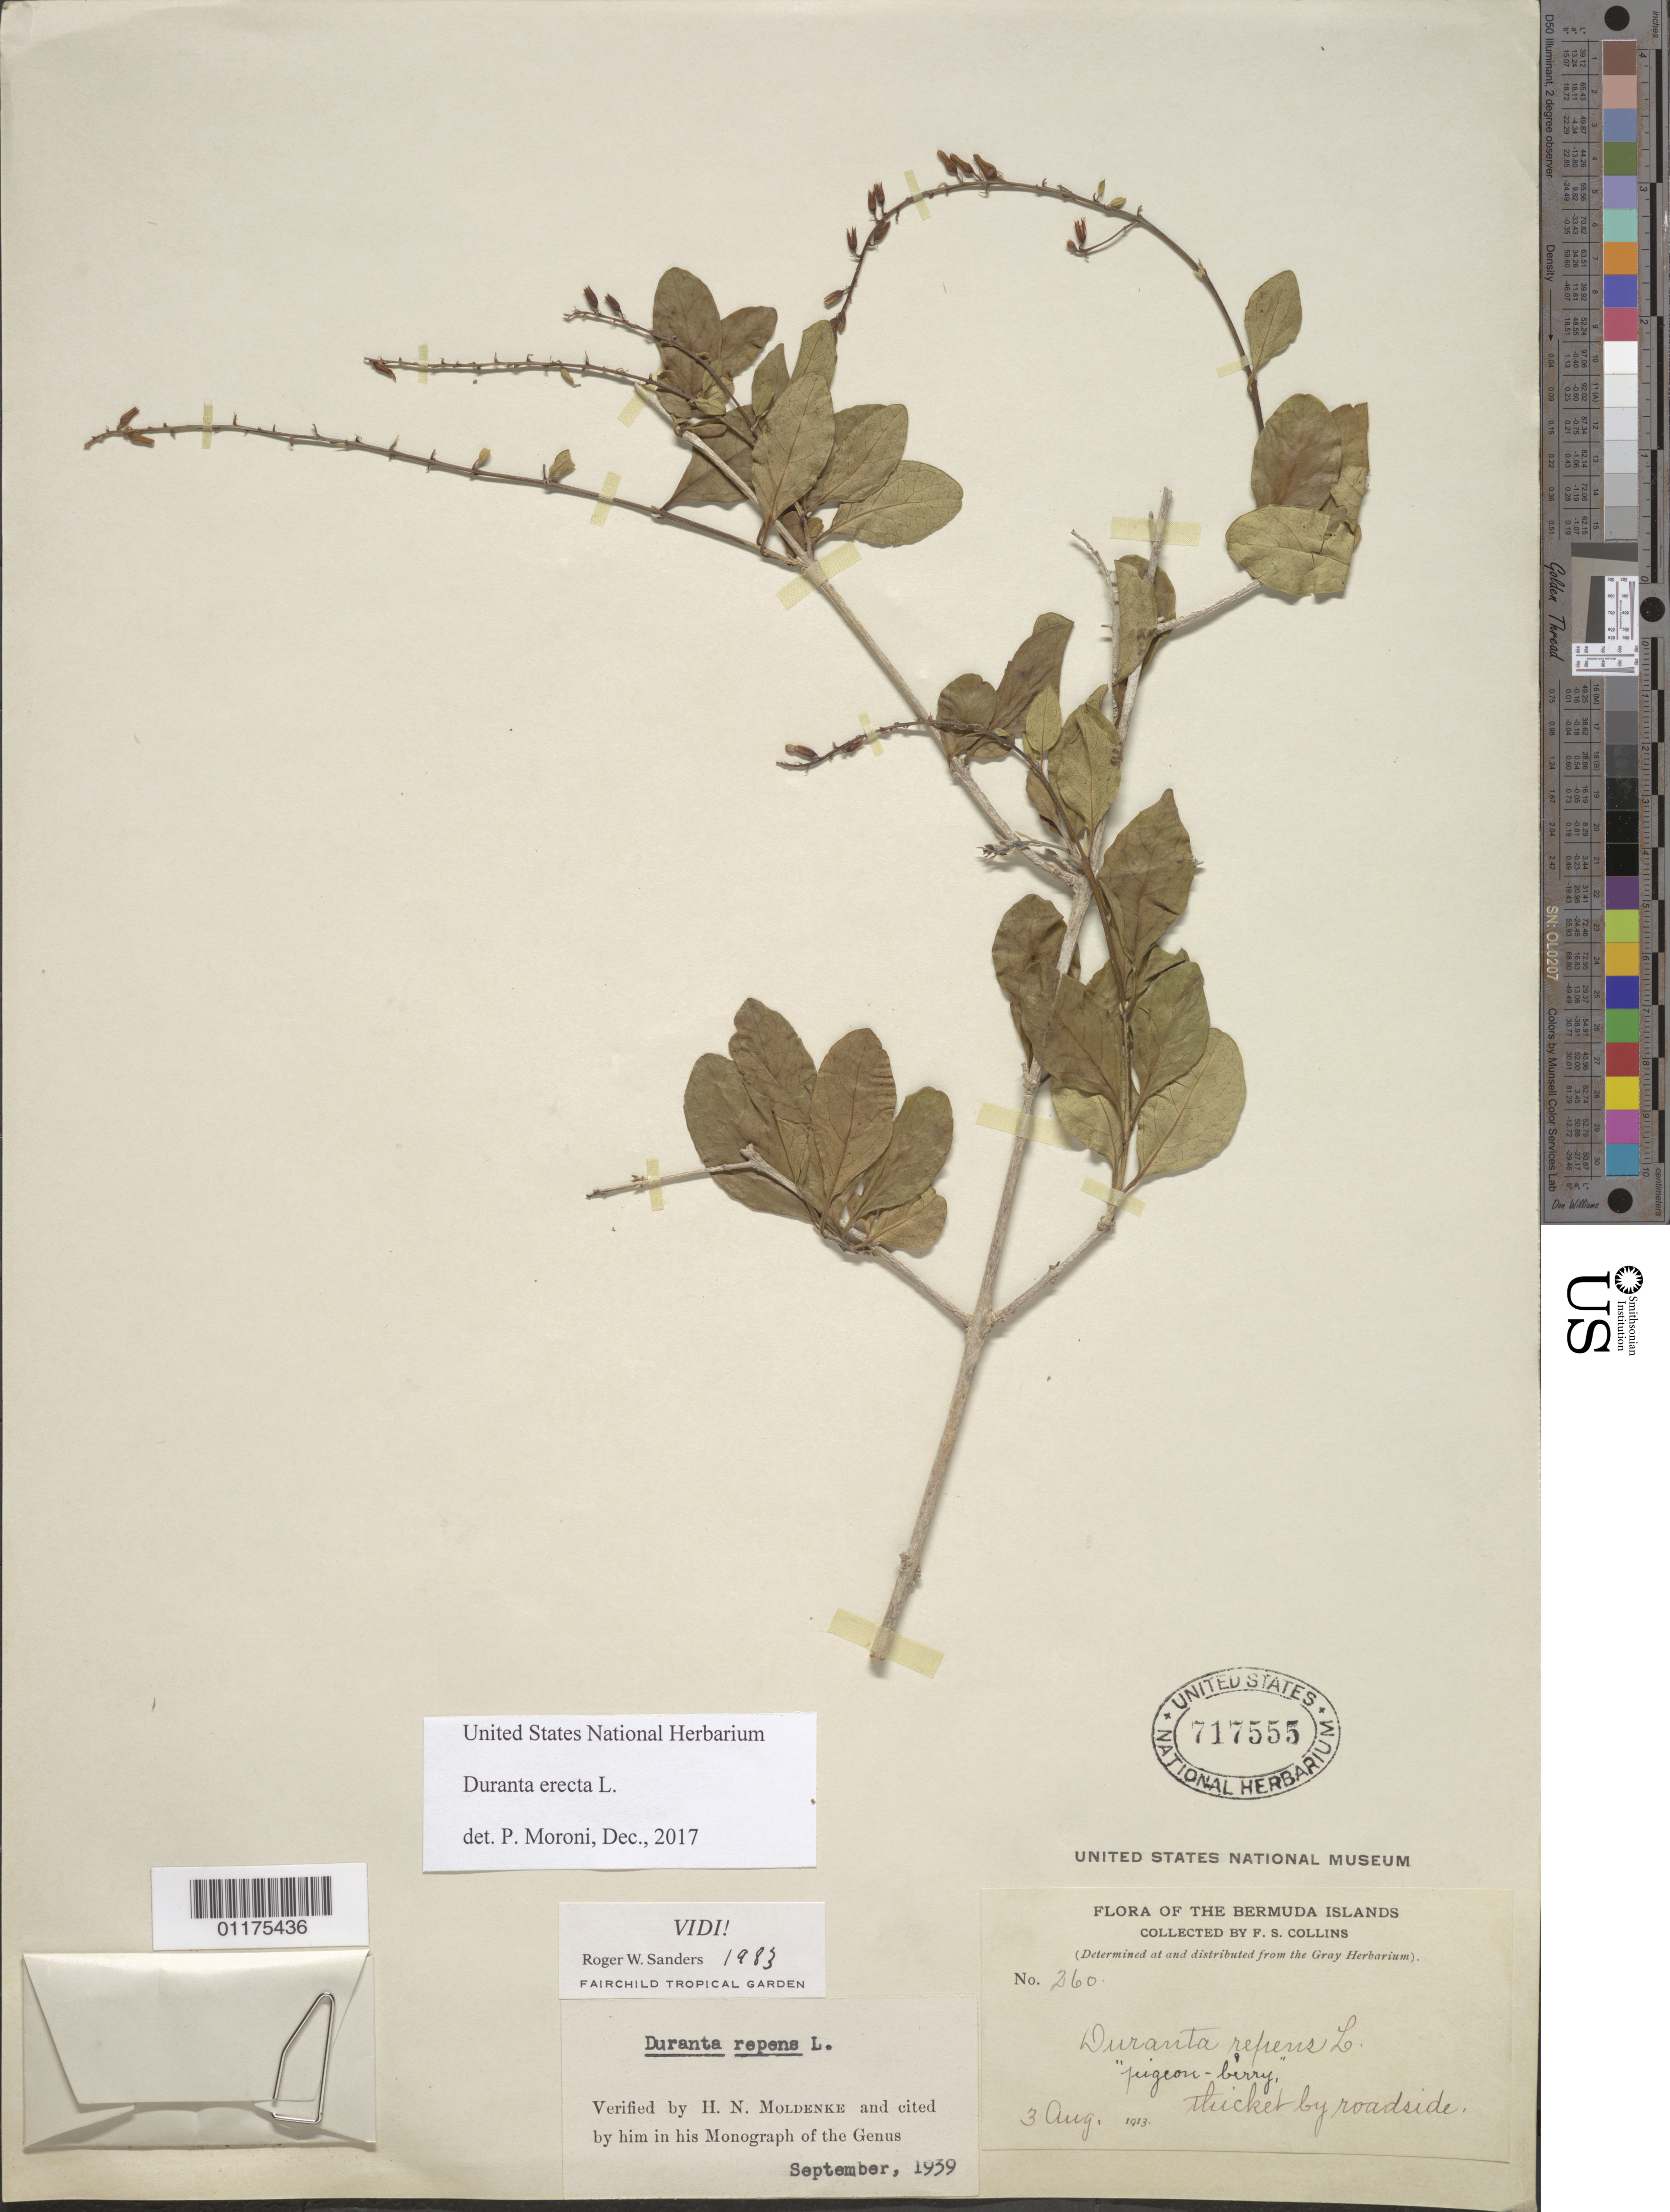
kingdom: Plantae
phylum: Tracheophyta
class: Magnoliopsida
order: Lamiales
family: Verbenaceae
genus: Duranta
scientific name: Duranta repens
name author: L.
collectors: F. Collins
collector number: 260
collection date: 1913-08-03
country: Bermuda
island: Bermuda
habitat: Thicket by roadside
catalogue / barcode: US 717555